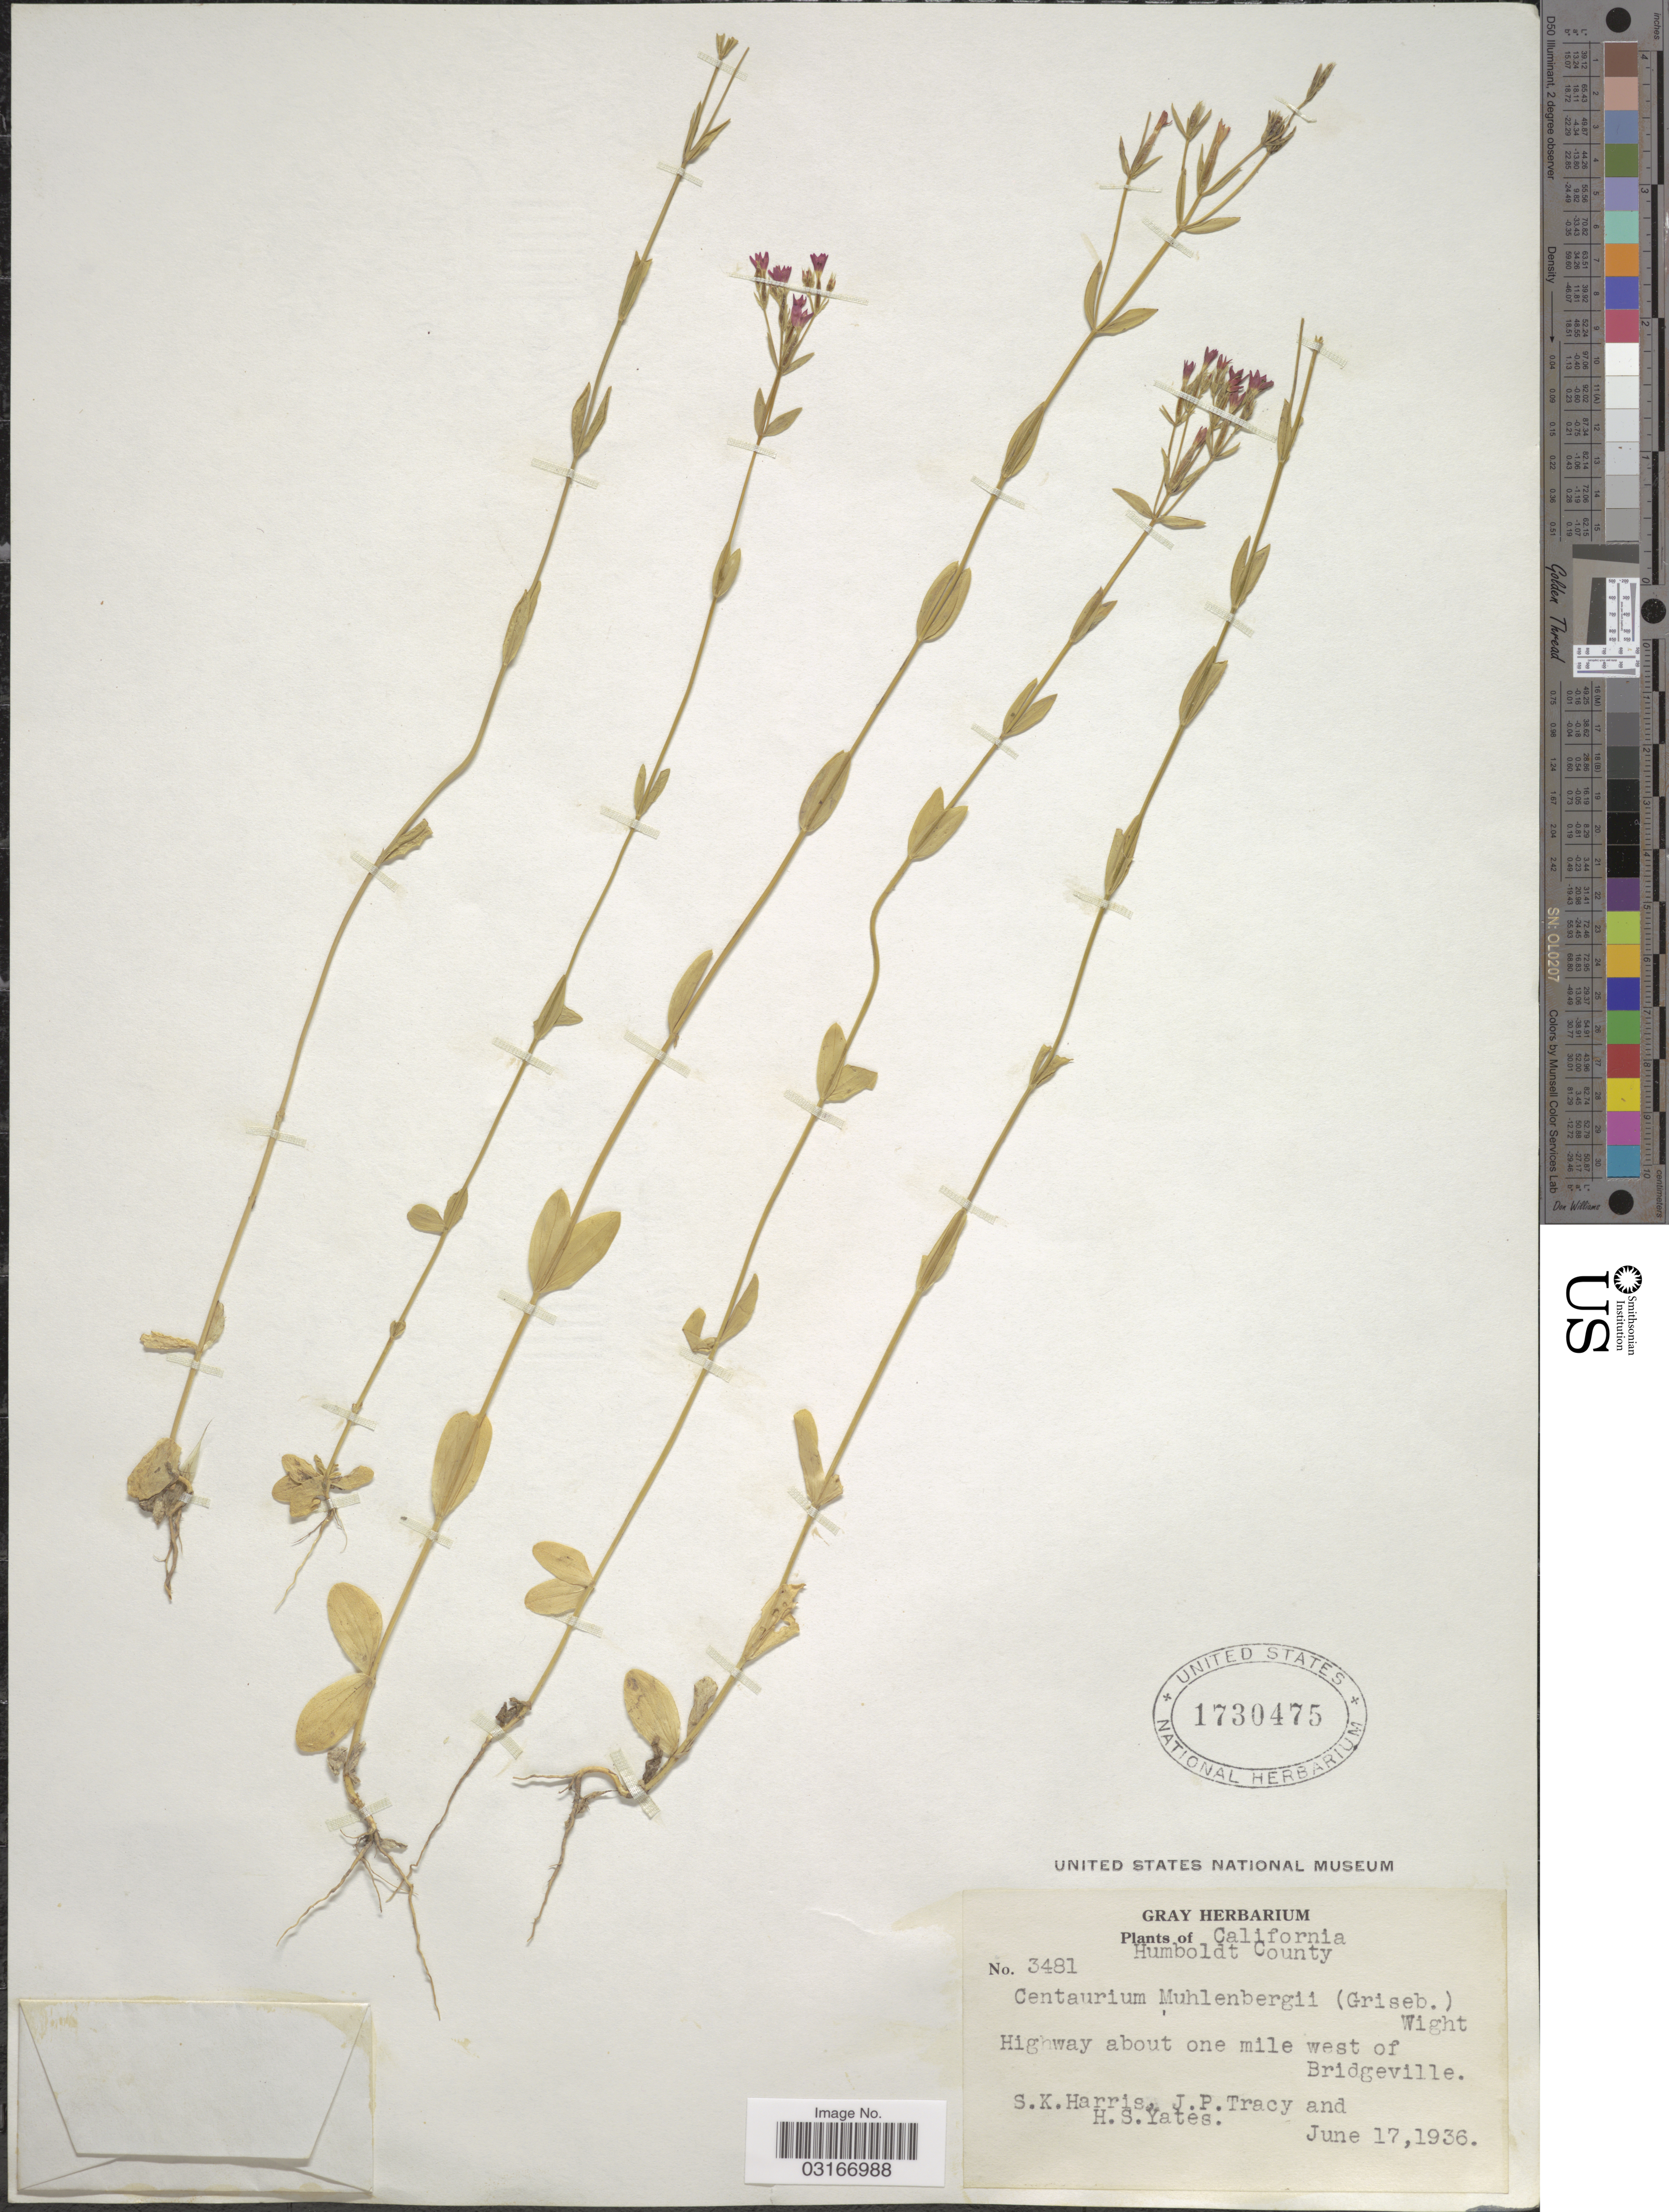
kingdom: Plantae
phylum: Tracheophyta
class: Magnoliopsida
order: Gentianales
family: Gentianaceae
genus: Centaurium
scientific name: Centaurium muehlenbergii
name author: (Griseb.) W. Wight ex Piper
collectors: S. K. Harris, J. Tracy & H. S. Yates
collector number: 3481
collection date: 1936-06-17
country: United States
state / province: California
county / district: Humboldt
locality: Humboldt County, Highway about one mile west of Bridgeville.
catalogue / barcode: US 1730475